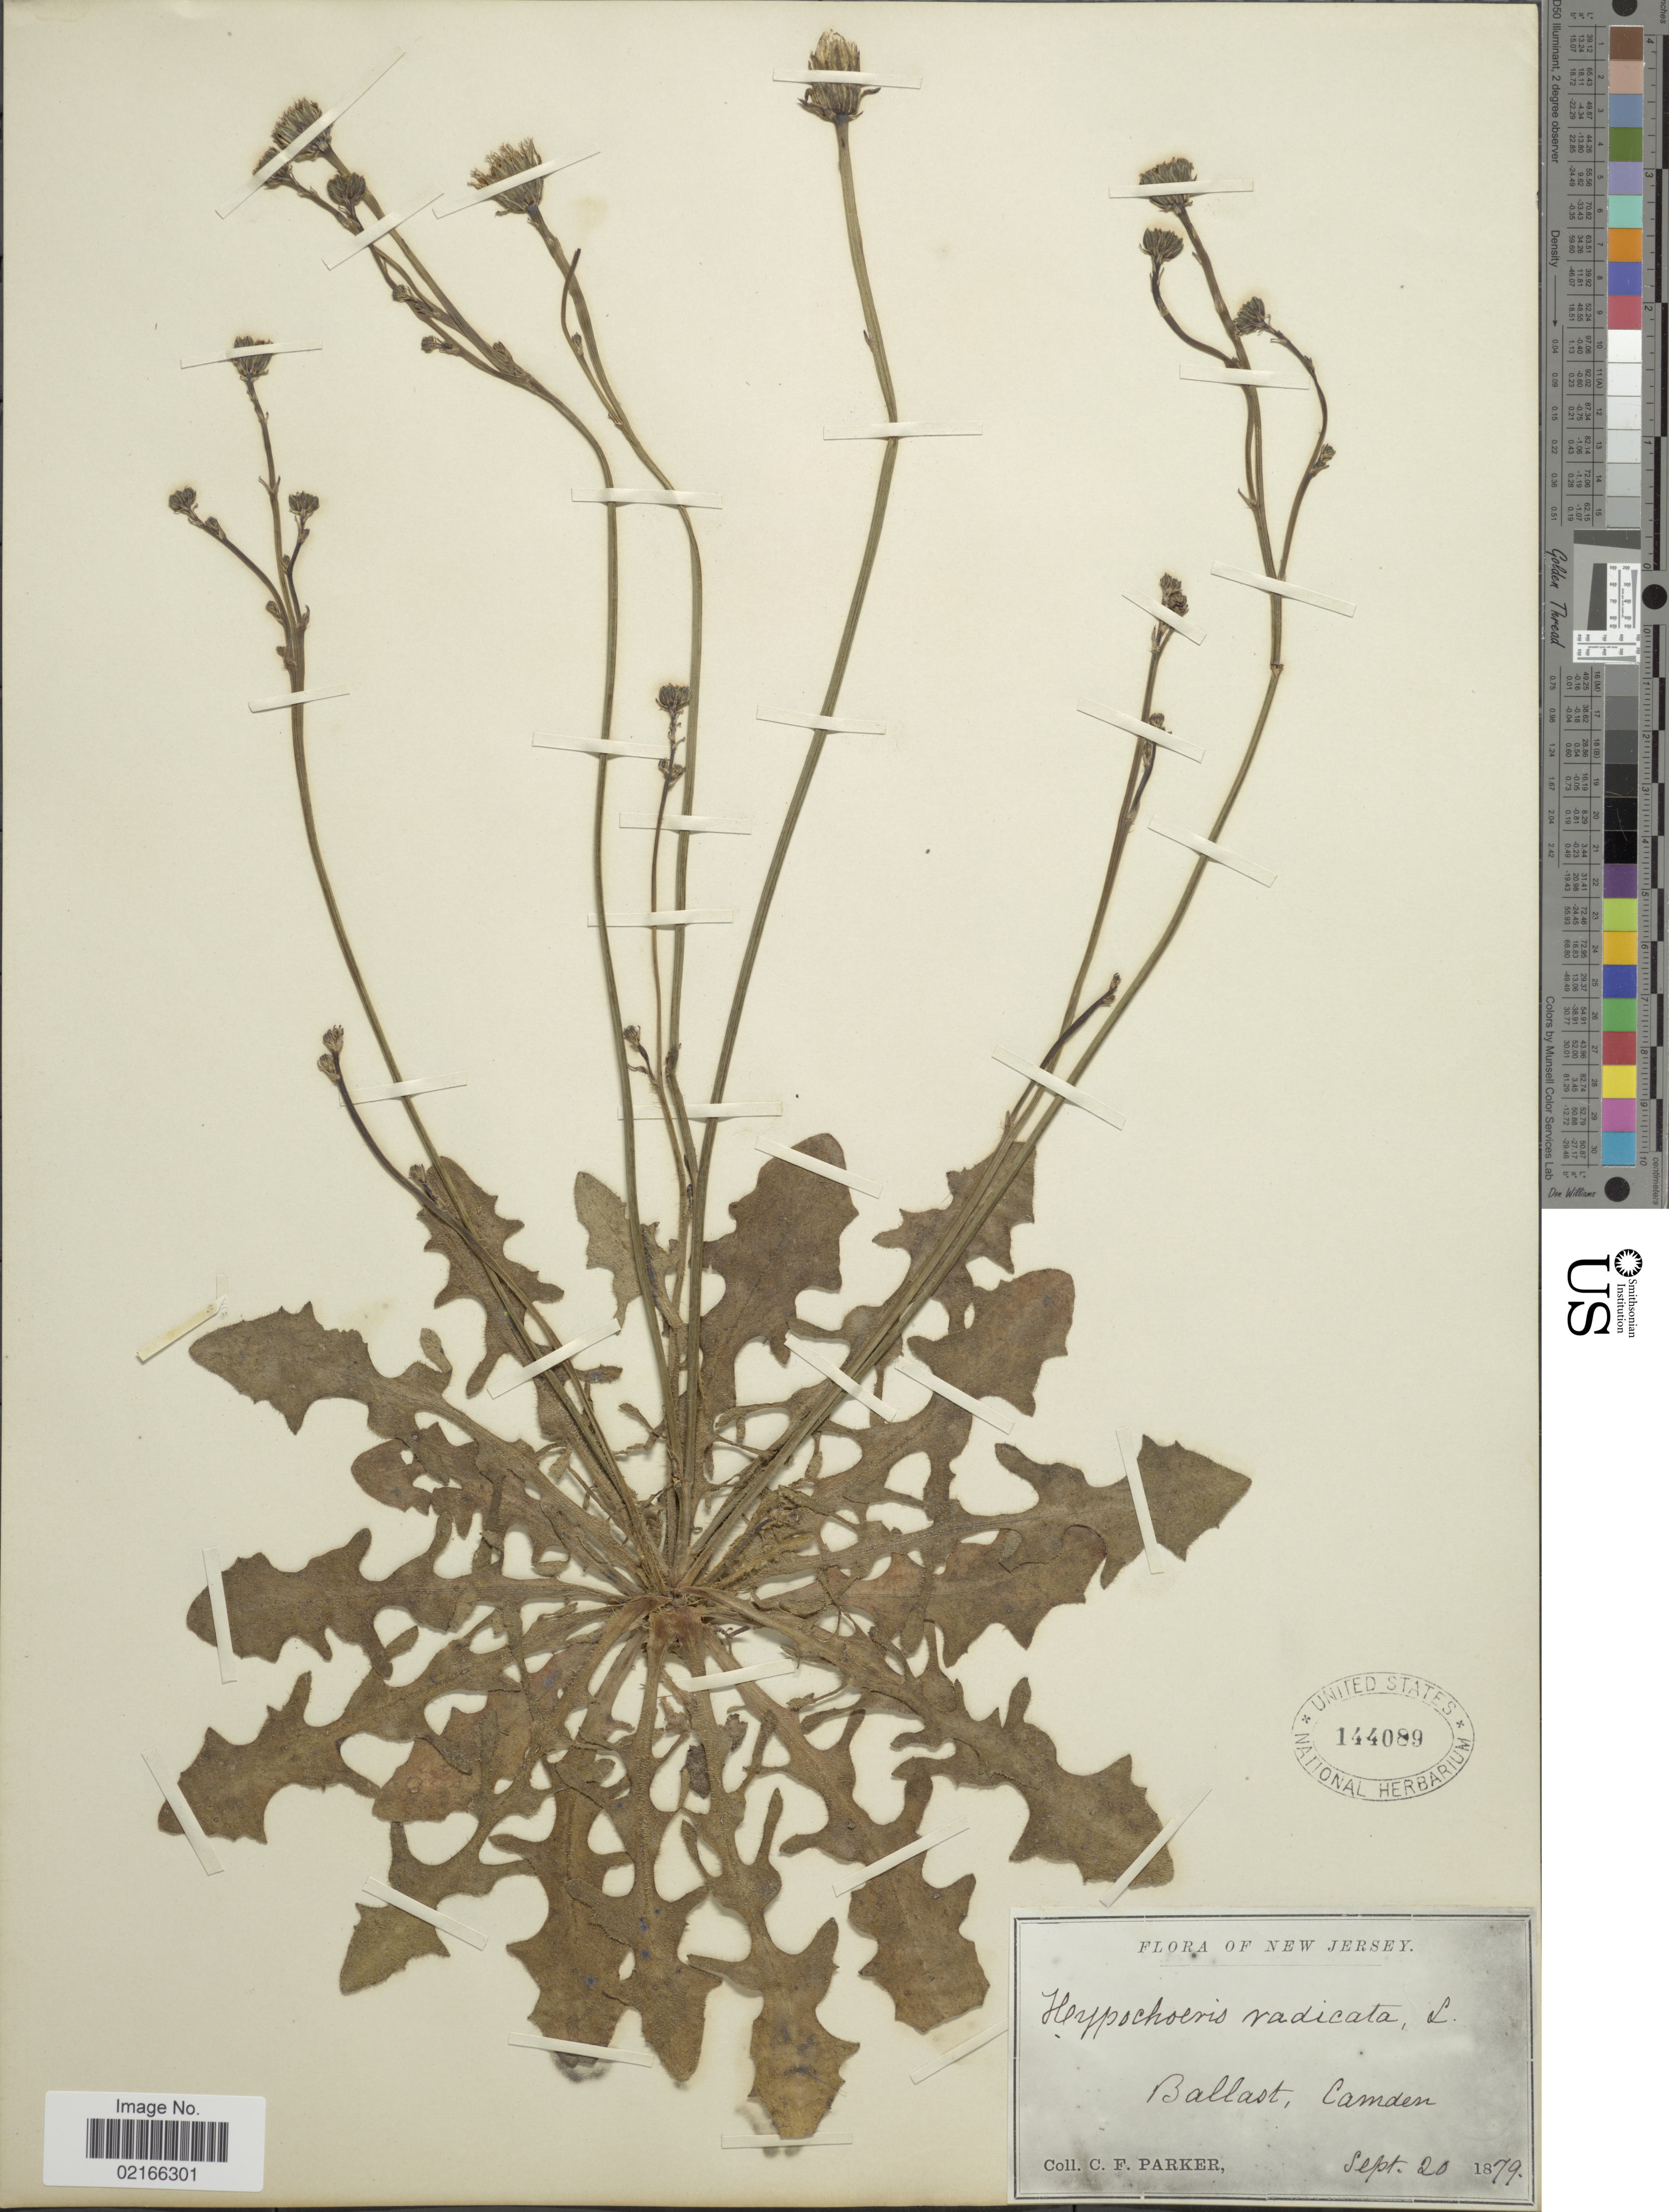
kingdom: Plantae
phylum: Tracheophyta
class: Magnoliopsida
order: Asterales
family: Asteraceae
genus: Hypochaeris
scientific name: Hypochaeris radicata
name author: L.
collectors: C. F. Parker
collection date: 1879-09-20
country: United States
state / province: New Jersey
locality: Ballast, Camden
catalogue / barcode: US 144089